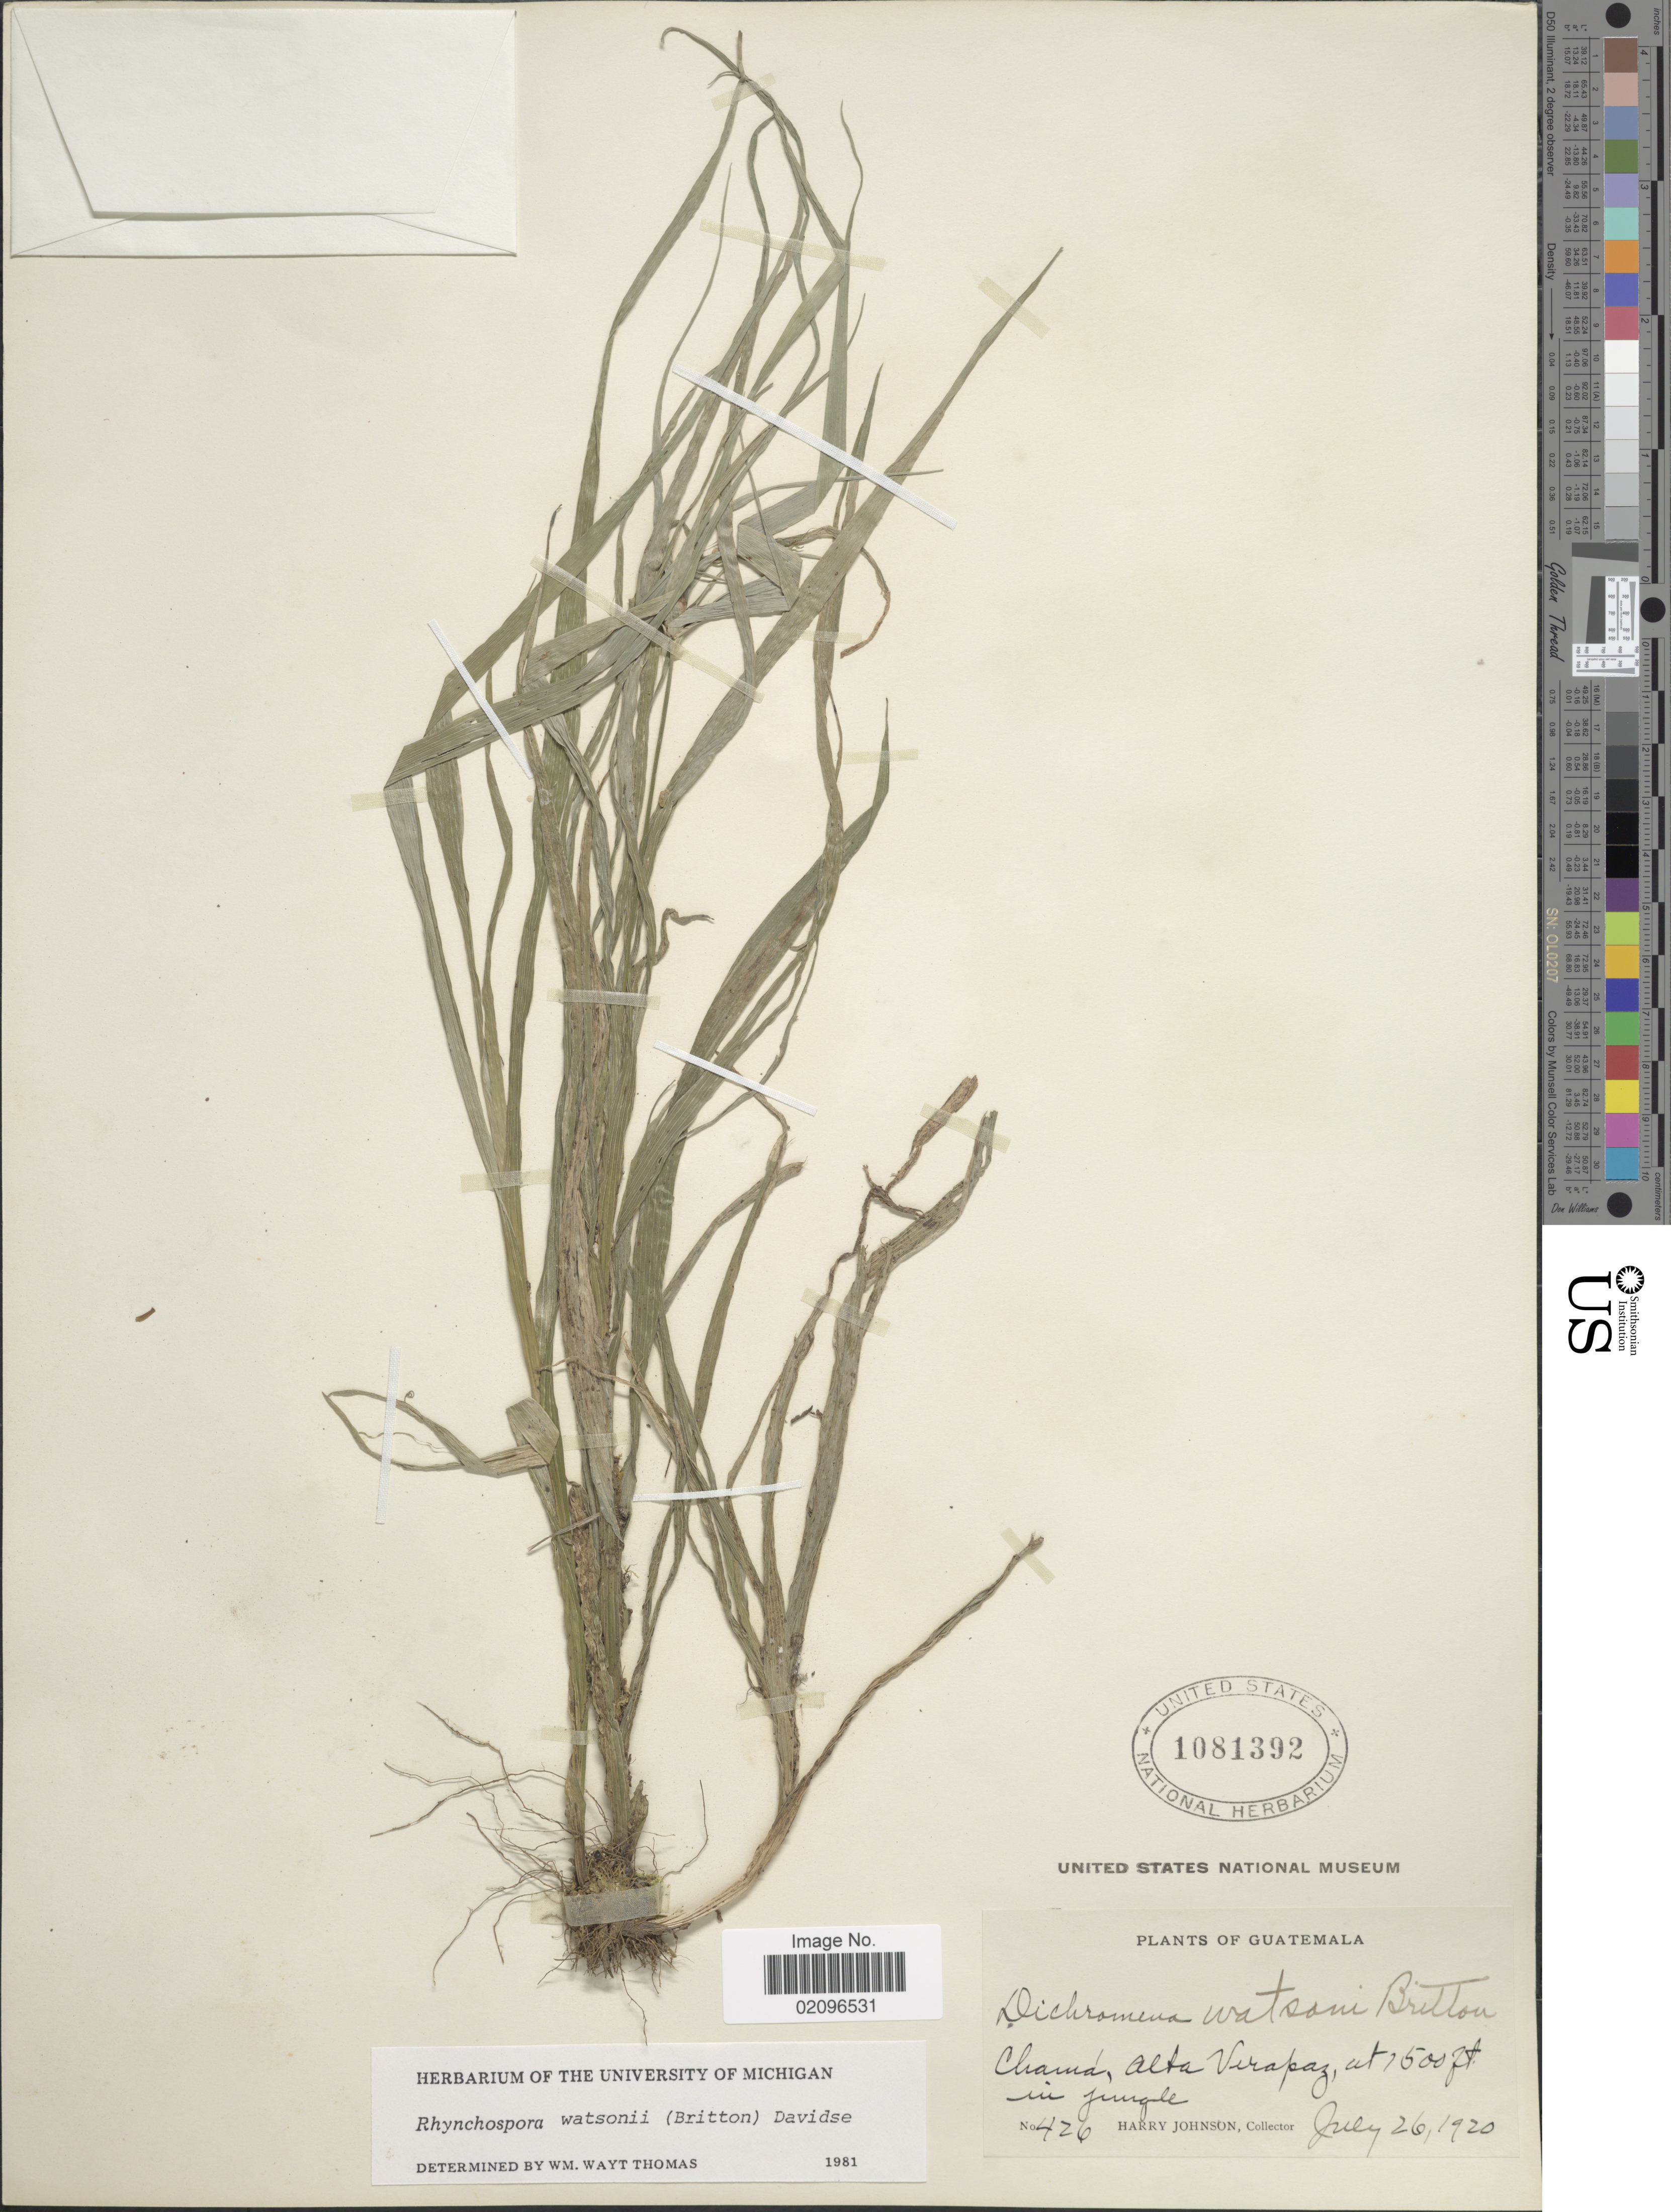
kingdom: Plantae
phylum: Tracheophyta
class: Liliopsida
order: Poales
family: Cyperaceae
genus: Rhynchospora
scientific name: Rhynchospora watsonii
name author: (Britton) Davidse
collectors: H. Johnson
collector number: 426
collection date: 1920-07-26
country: Guatemala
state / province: Alta Verapaz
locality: Chamd, Alta Verapaz, in jungle.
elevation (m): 457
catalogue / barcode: US 1081392